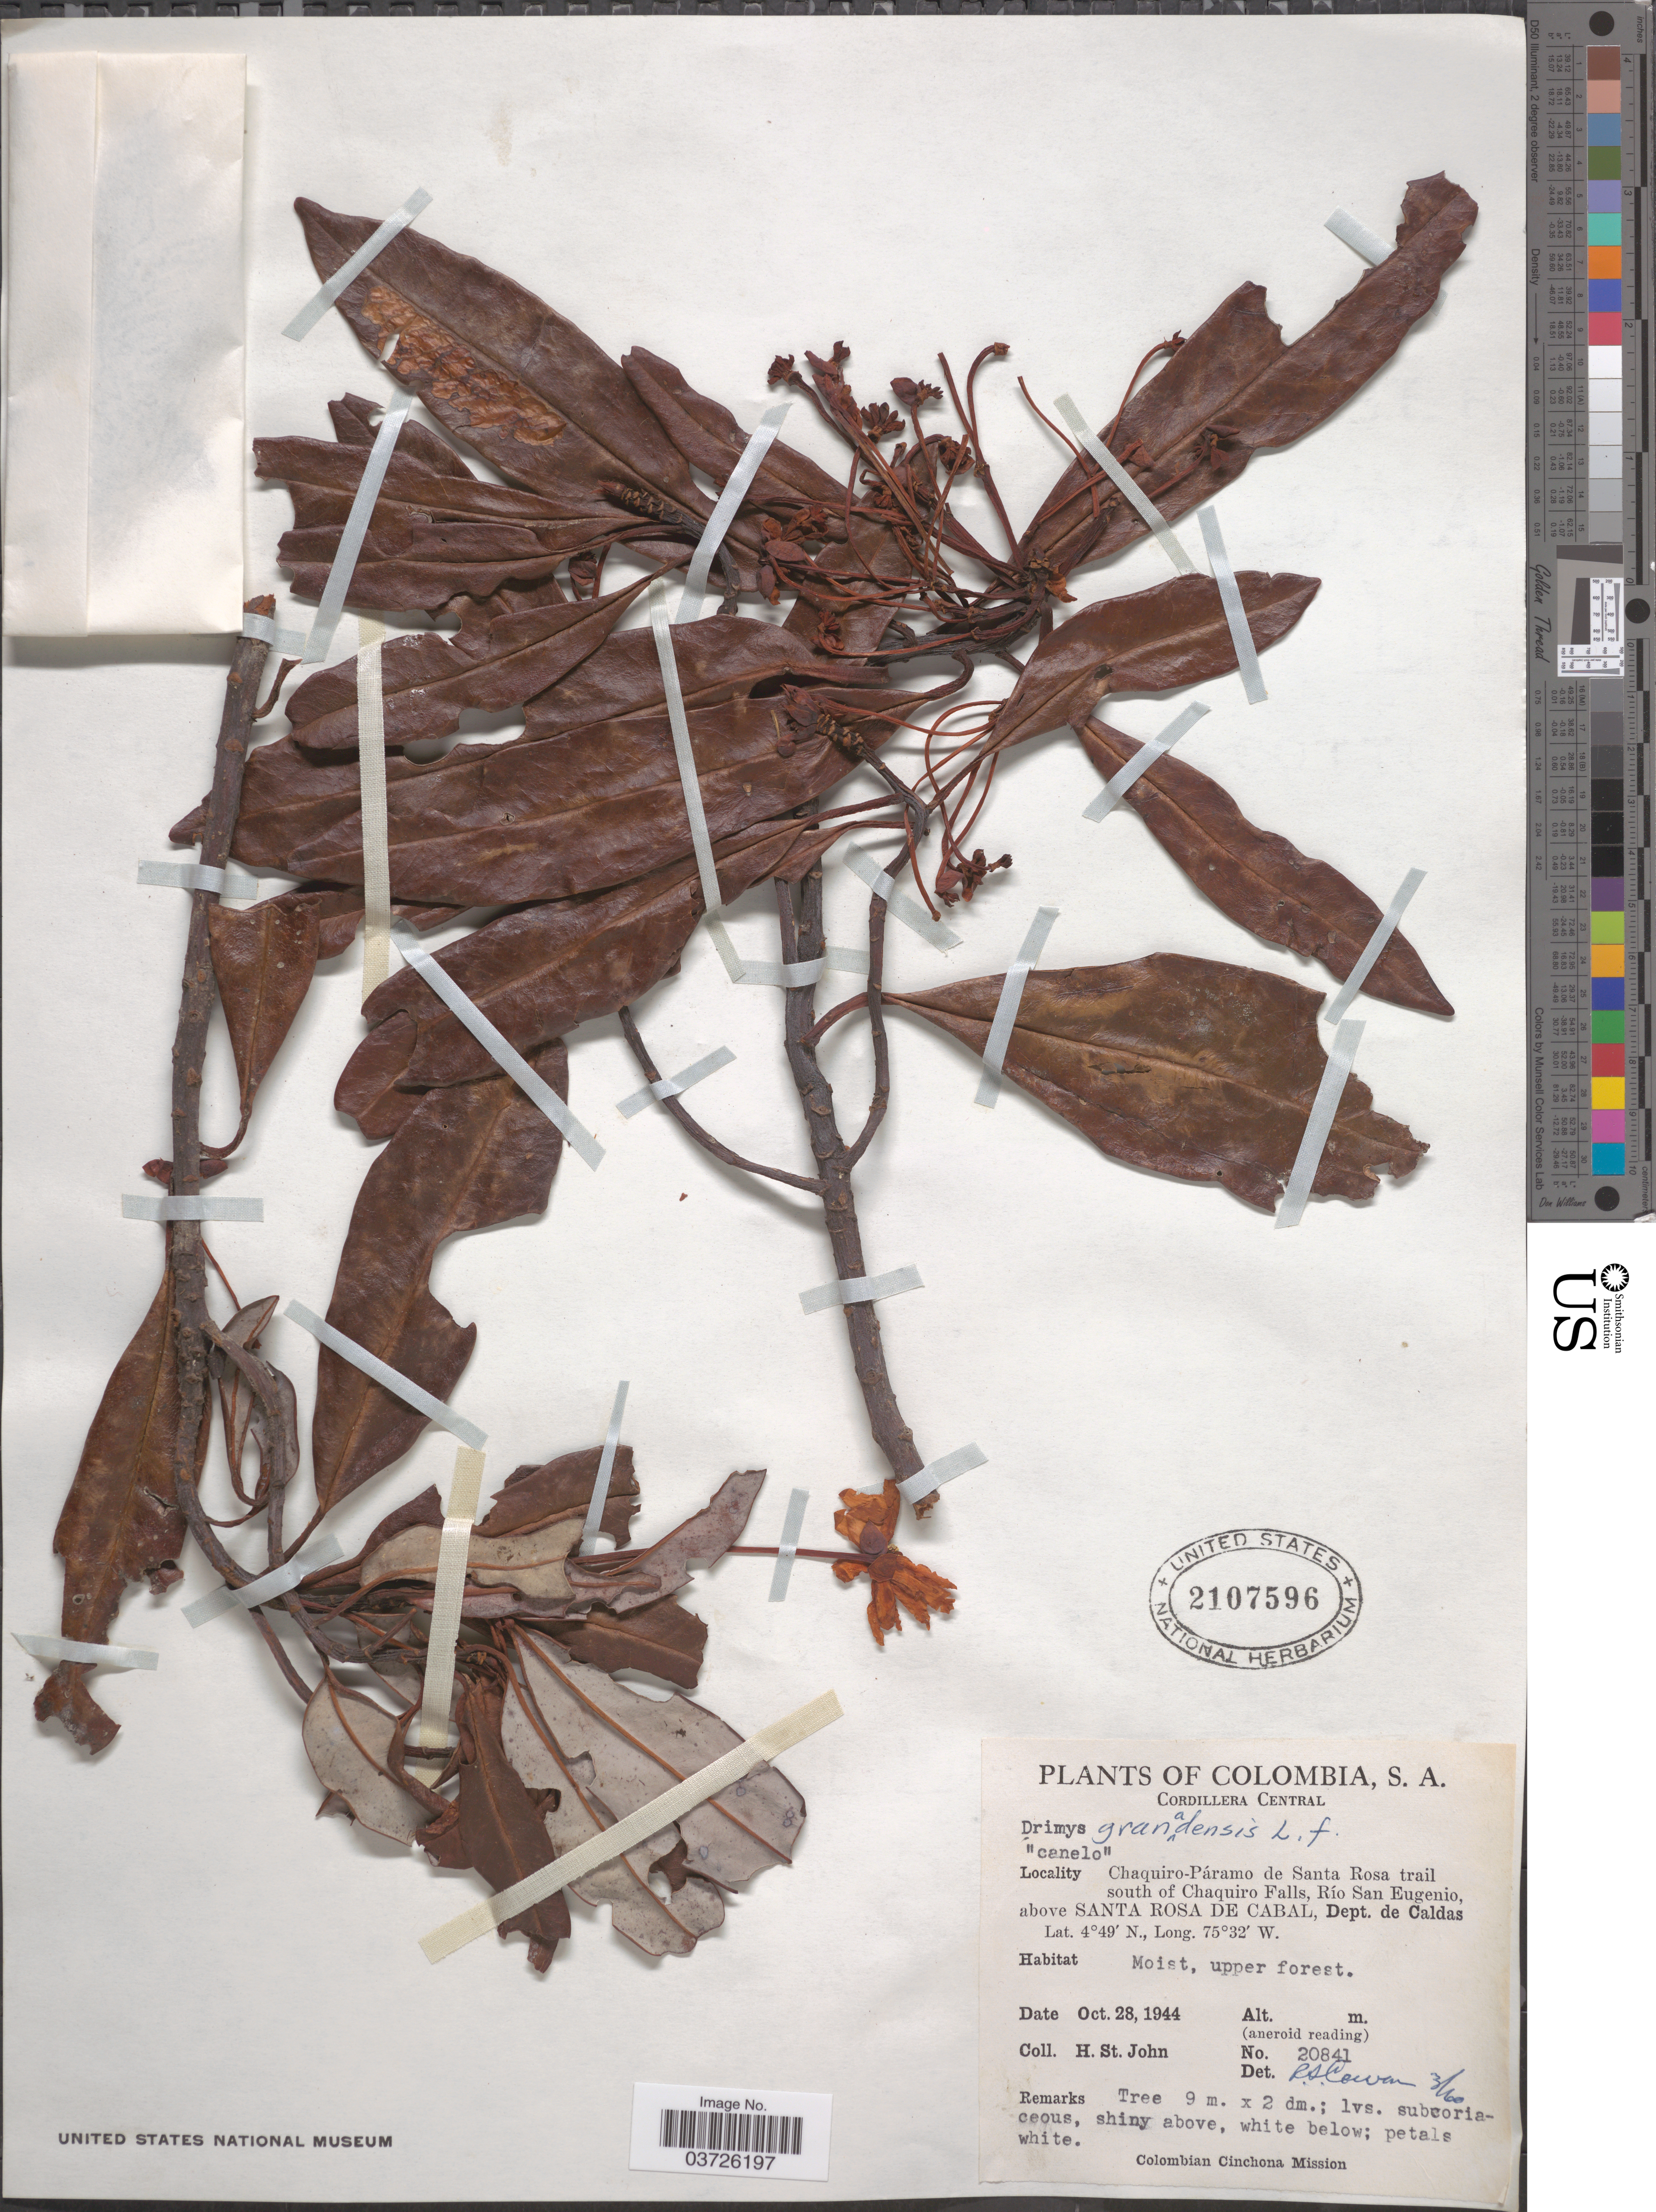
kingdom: Plantae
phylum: Tracheophyta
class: Magnoliopsida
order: Canellales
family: Winteraceae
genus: Drimys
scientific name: Drimys granadensis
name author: L. f.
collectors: H. St. John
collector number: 20841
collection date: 1944-10-28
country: Colombia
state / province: Caldas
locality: Cordillera Central. Chaquiro-Páramo de Santa Rosa trail south of Chaquiro Falls, Río San Eugenio, above Santa Rosa de Cabal, Dept. de Caldas.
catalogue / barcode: US 2107596